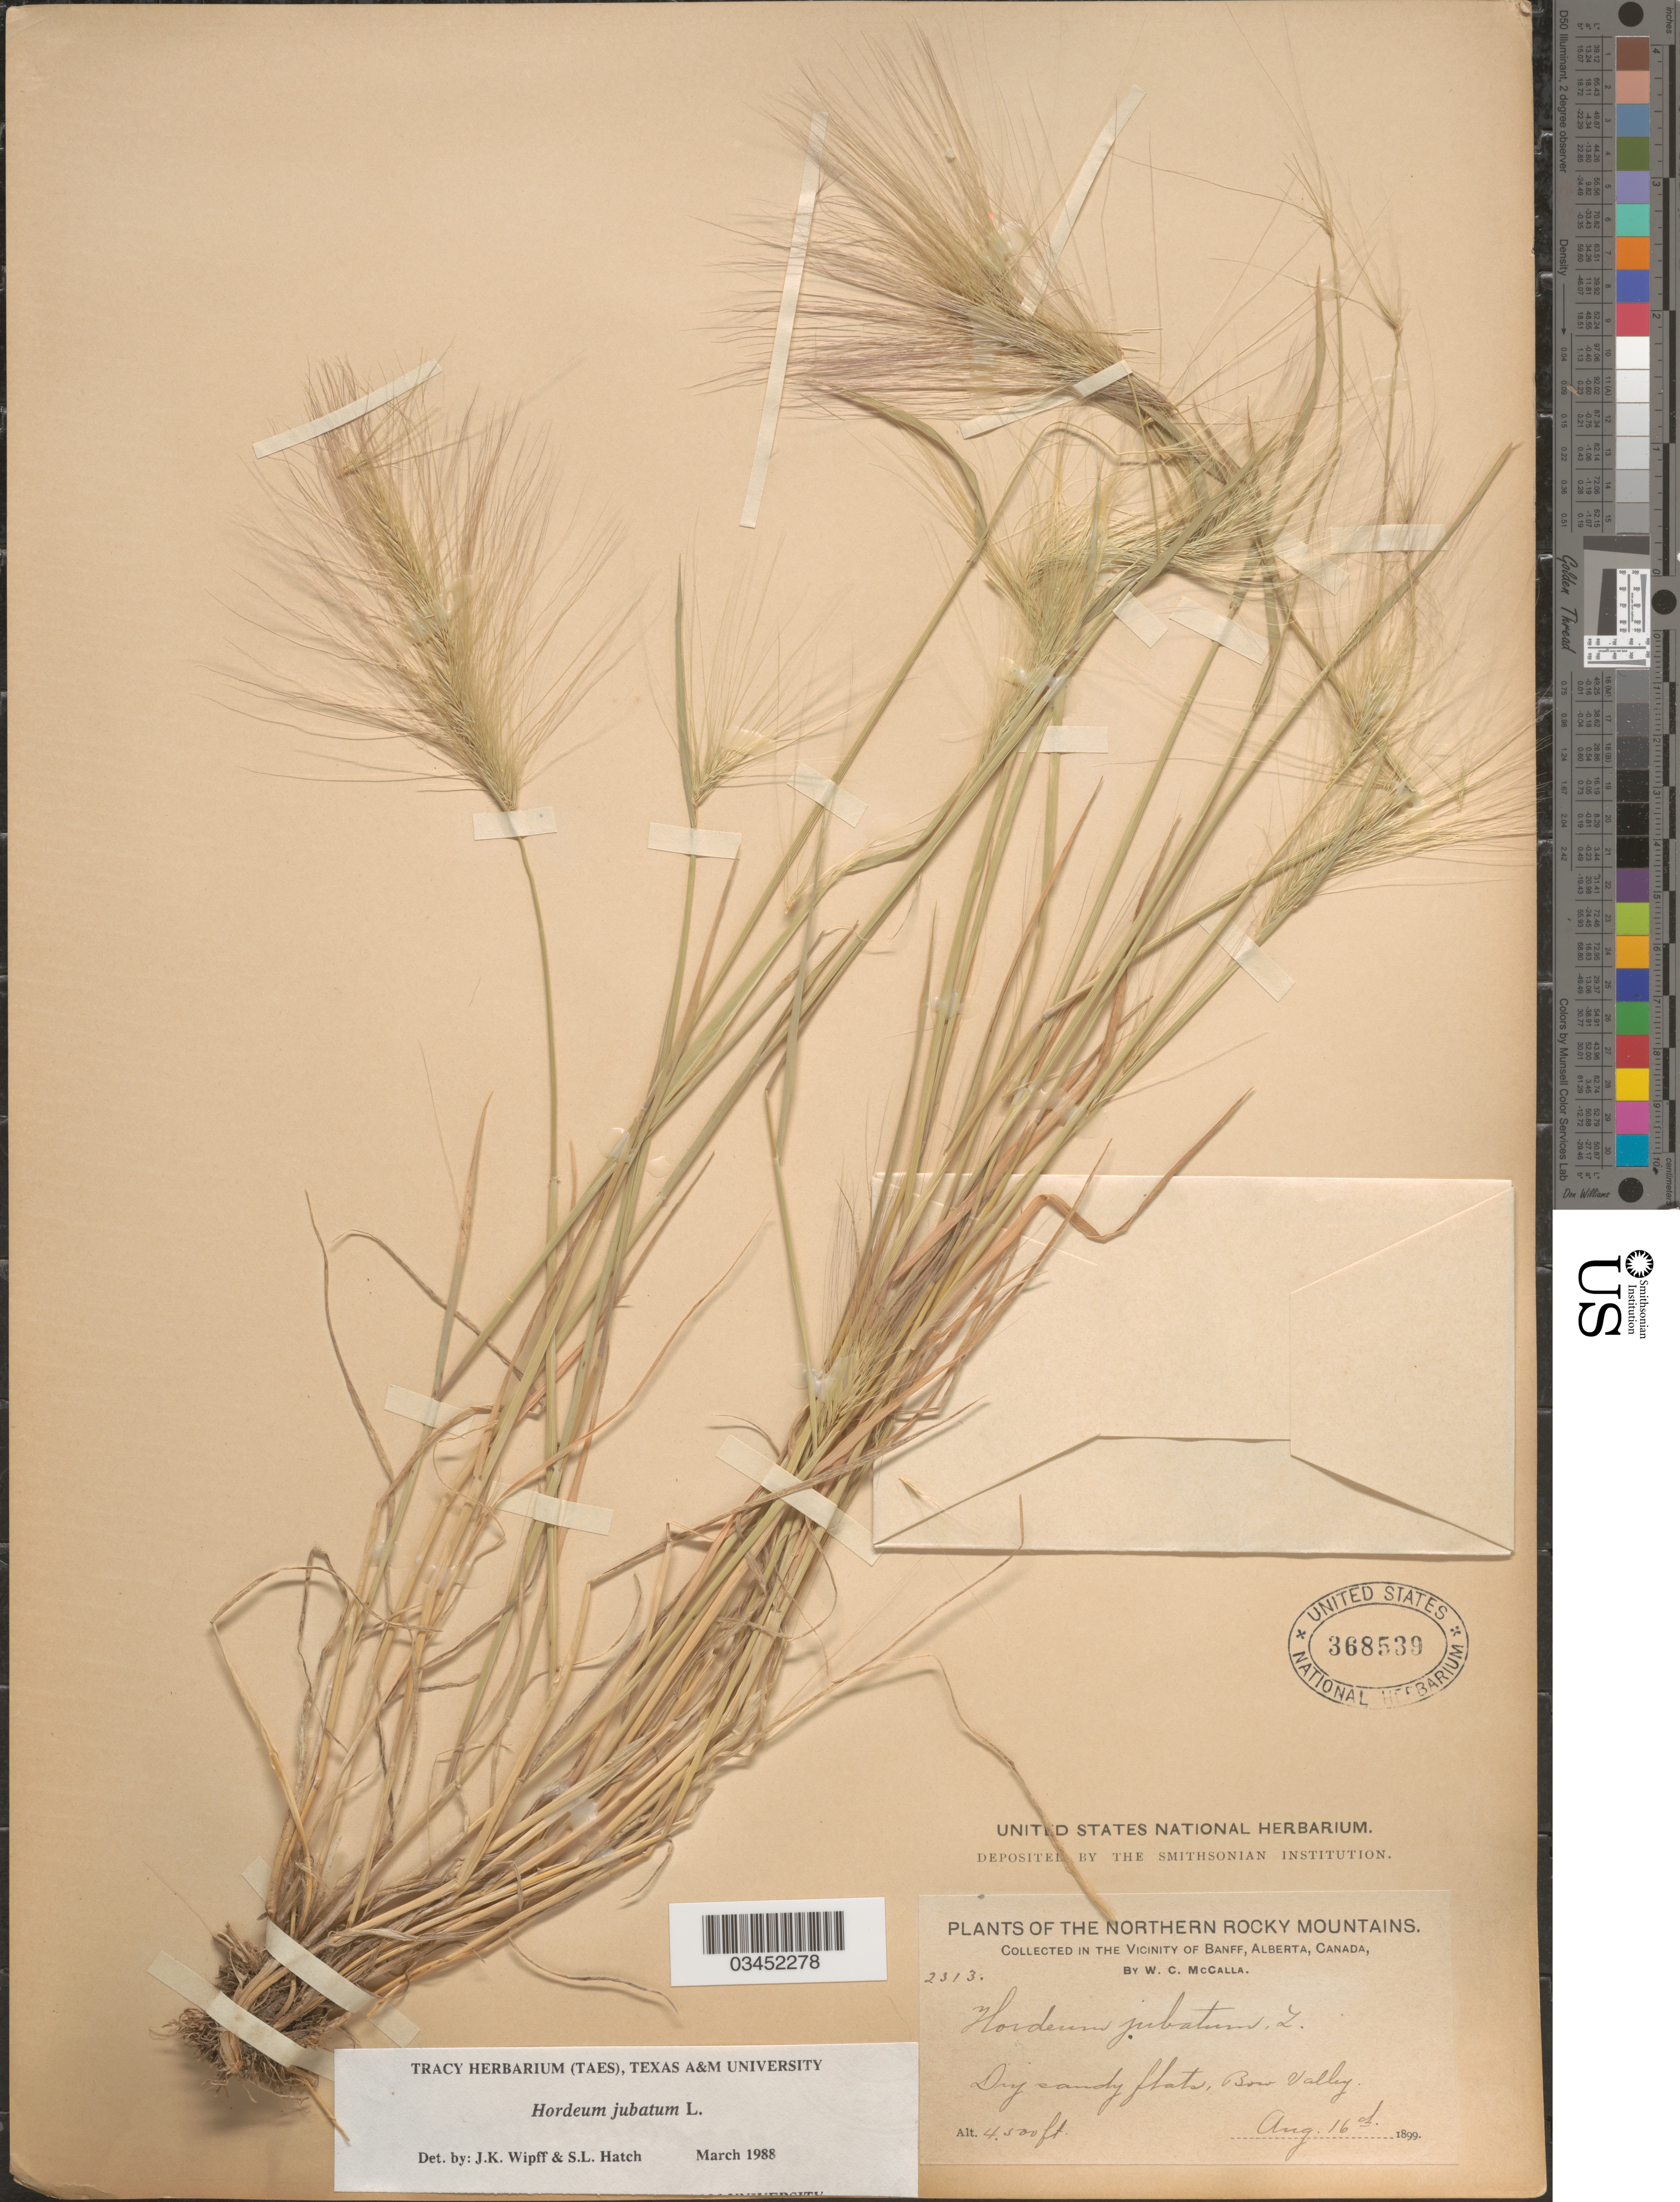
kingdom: Plantae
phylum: Tracheophyta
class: Liliopsida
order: Poales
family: Poaceae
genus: Hordeum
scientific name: Hordeum jubatum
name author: L.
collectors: W. McCalla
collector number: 2313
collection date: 1899-08-16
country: Canada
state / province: Alberta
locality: Northern Rocky Mountains. In the vicinity of Banff. Dry sandy flats, Bow Valley.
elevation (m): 1372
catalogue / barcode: US 368539